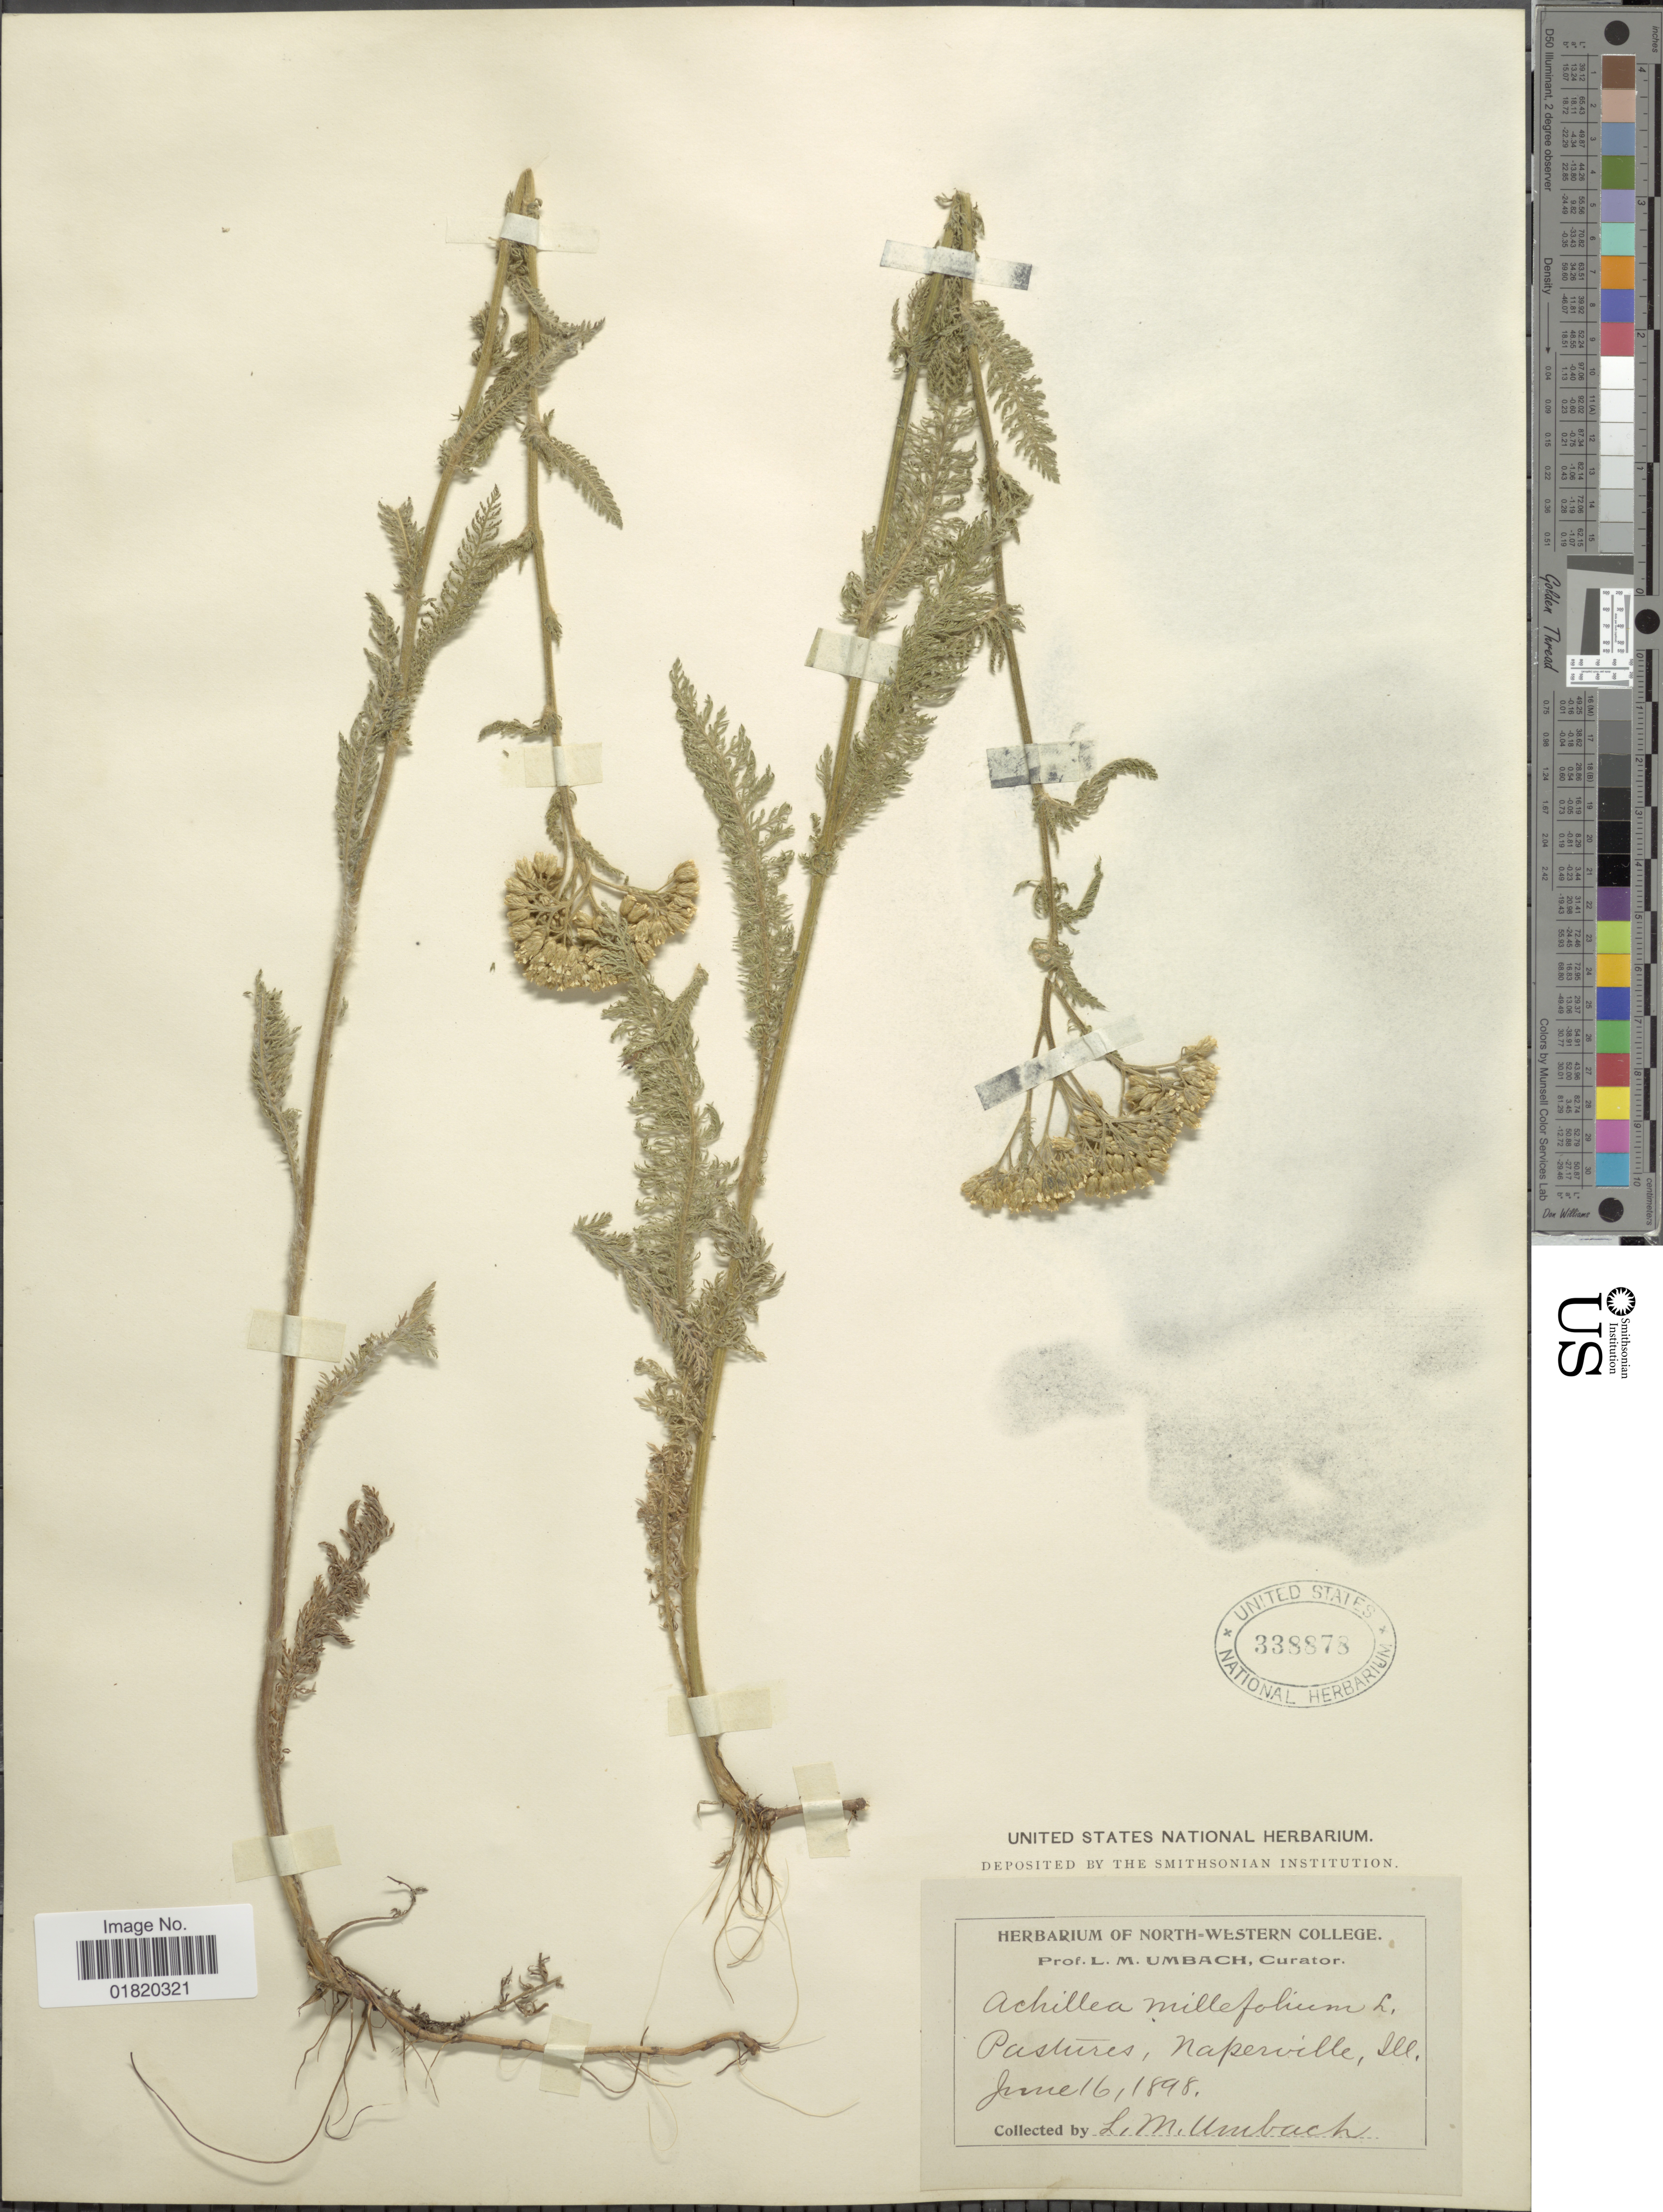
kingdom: Plantae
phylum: Tracheophyta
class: Magnoliopsida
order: Asterales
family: Asteraceae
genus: Achillea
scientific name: Achillea occidentalis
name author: (DC.) Raf. ex Rydb.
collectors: L. M. Umbach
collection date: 1898-06-16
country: United States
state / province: Illinois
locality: Naperville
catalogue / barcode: US 338878